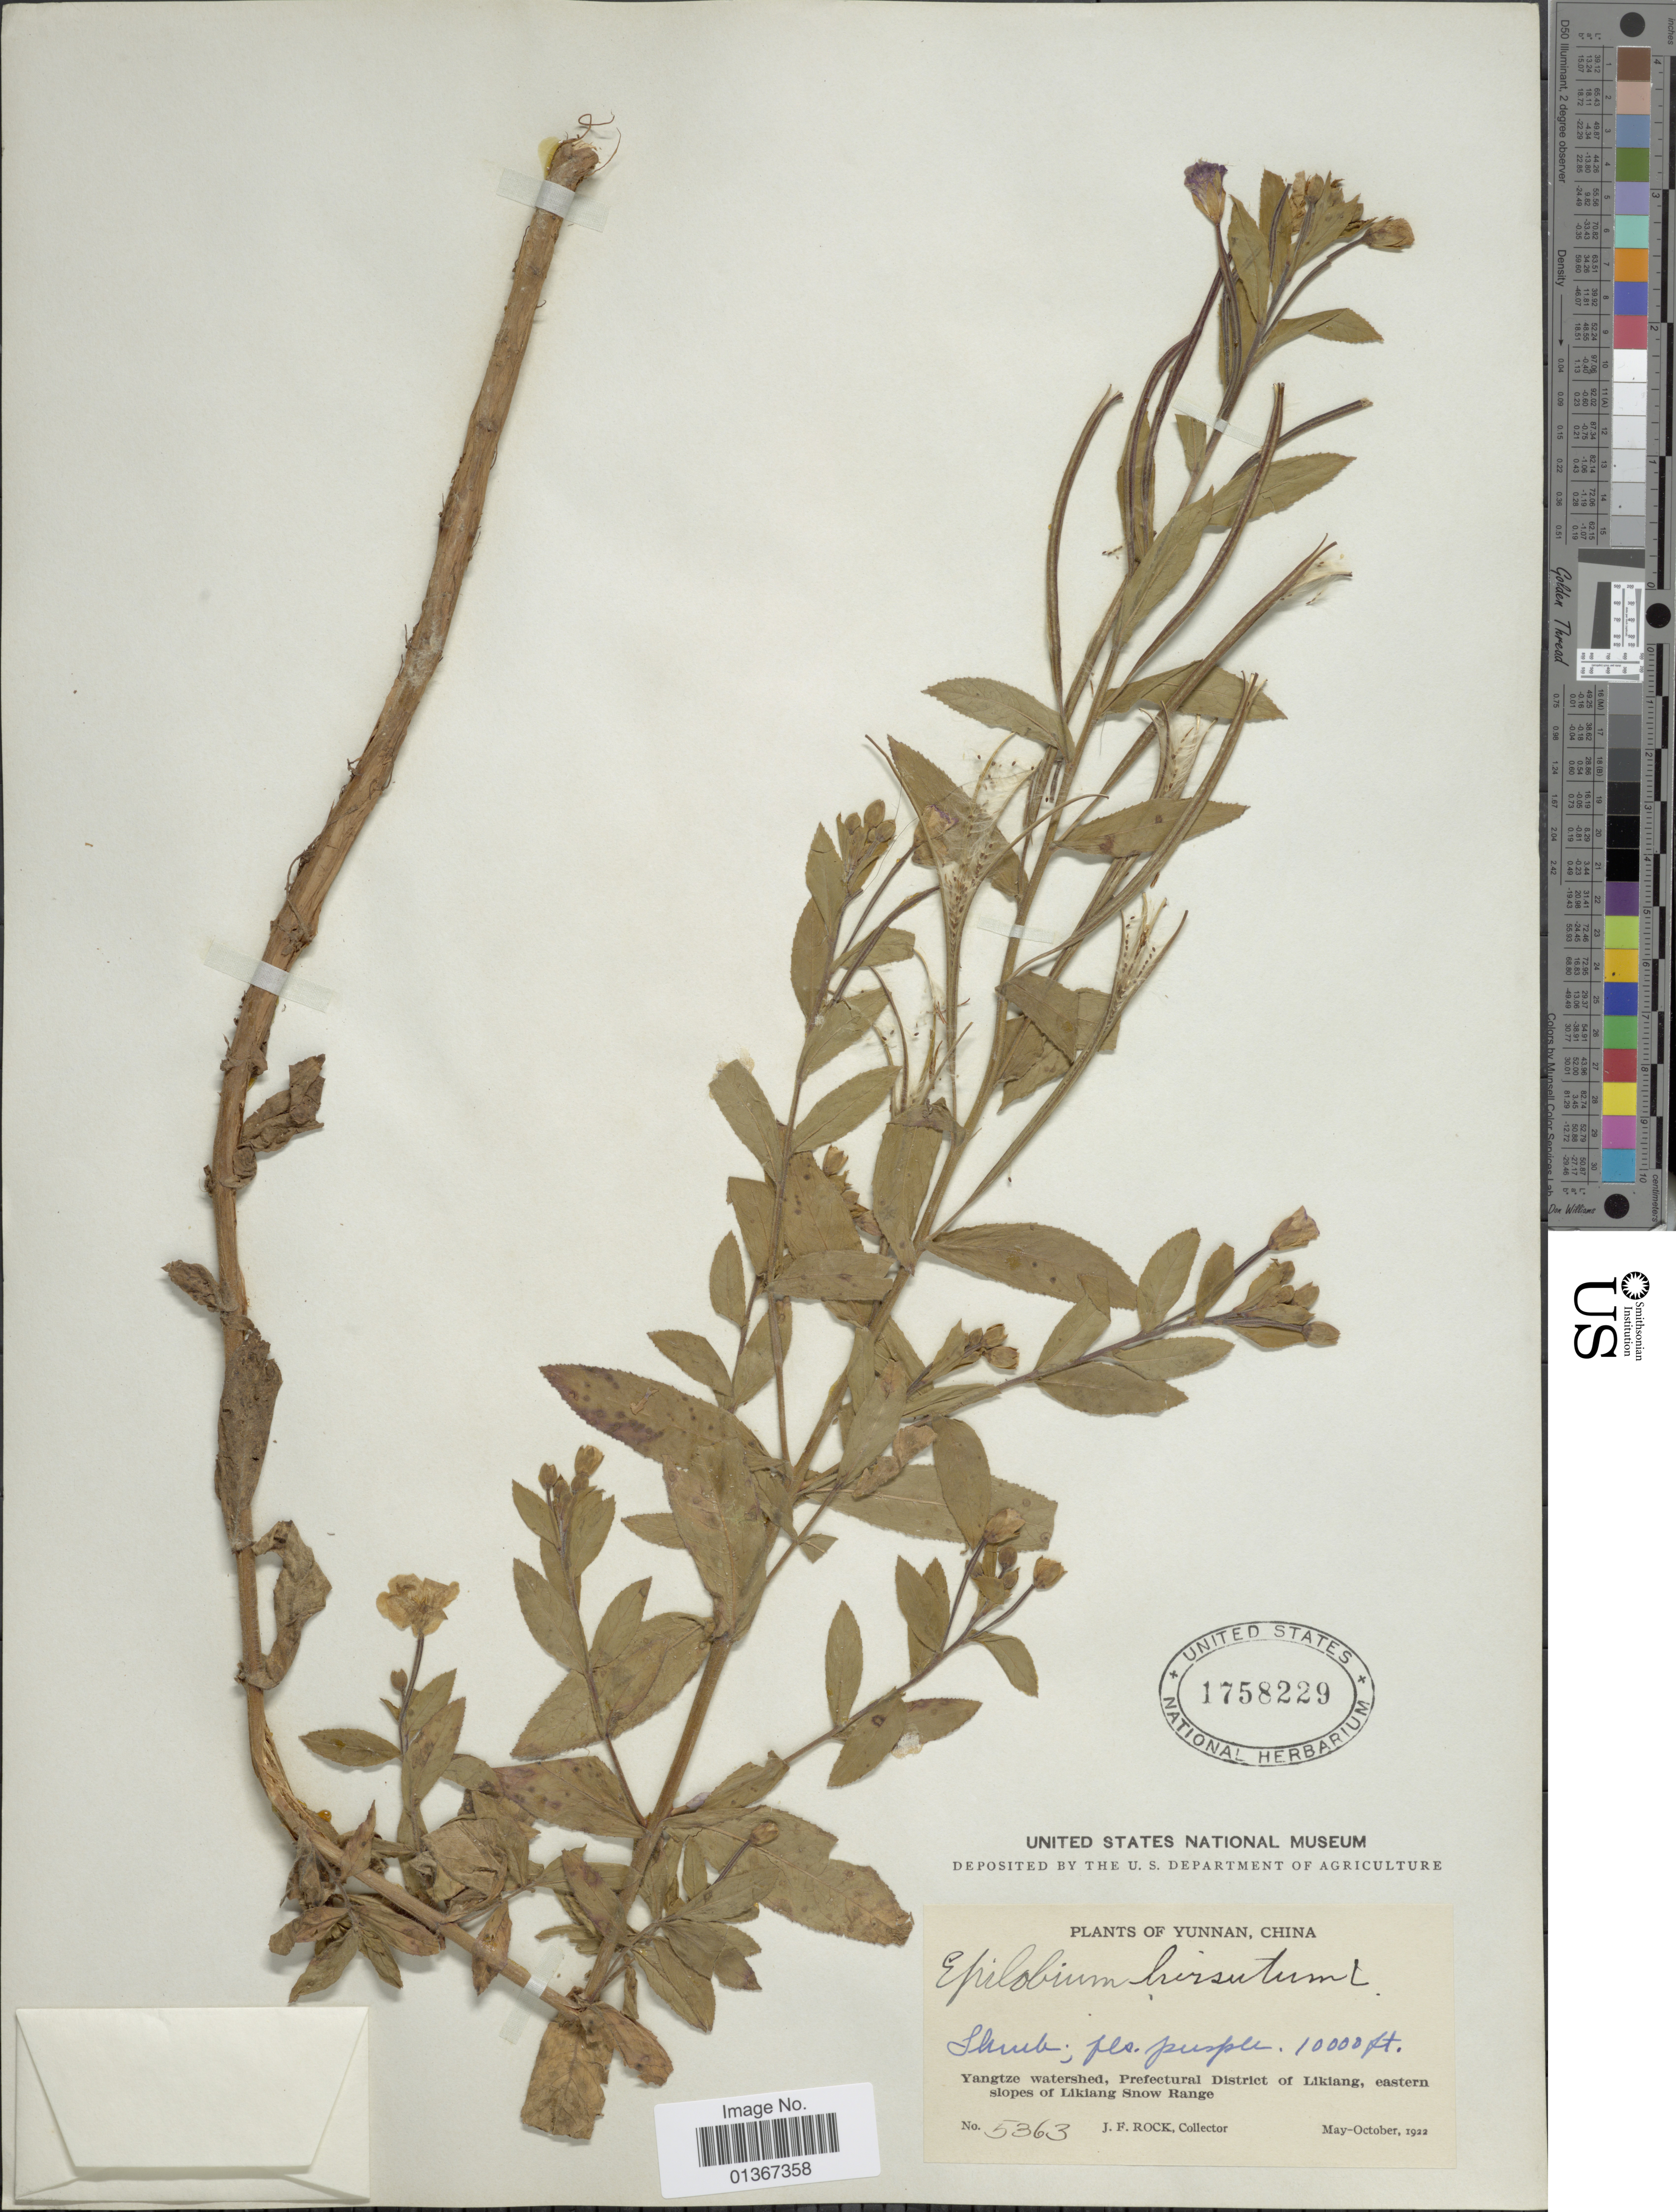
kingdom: Plantae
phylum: Tracheophyta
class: Magnoliopsida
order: Myrtales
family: Onagraceae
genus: Epilobium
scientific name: Epilobium hirsutum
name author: L.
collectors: J. Rock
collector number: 5363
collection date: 1922-05/1922-10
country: China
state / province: Yunnan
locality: Yangtze watershed, Prefectural District o Likiang, eatsern slopes of Likiang Snow Range.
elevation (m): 3048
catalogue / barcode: US 1758229